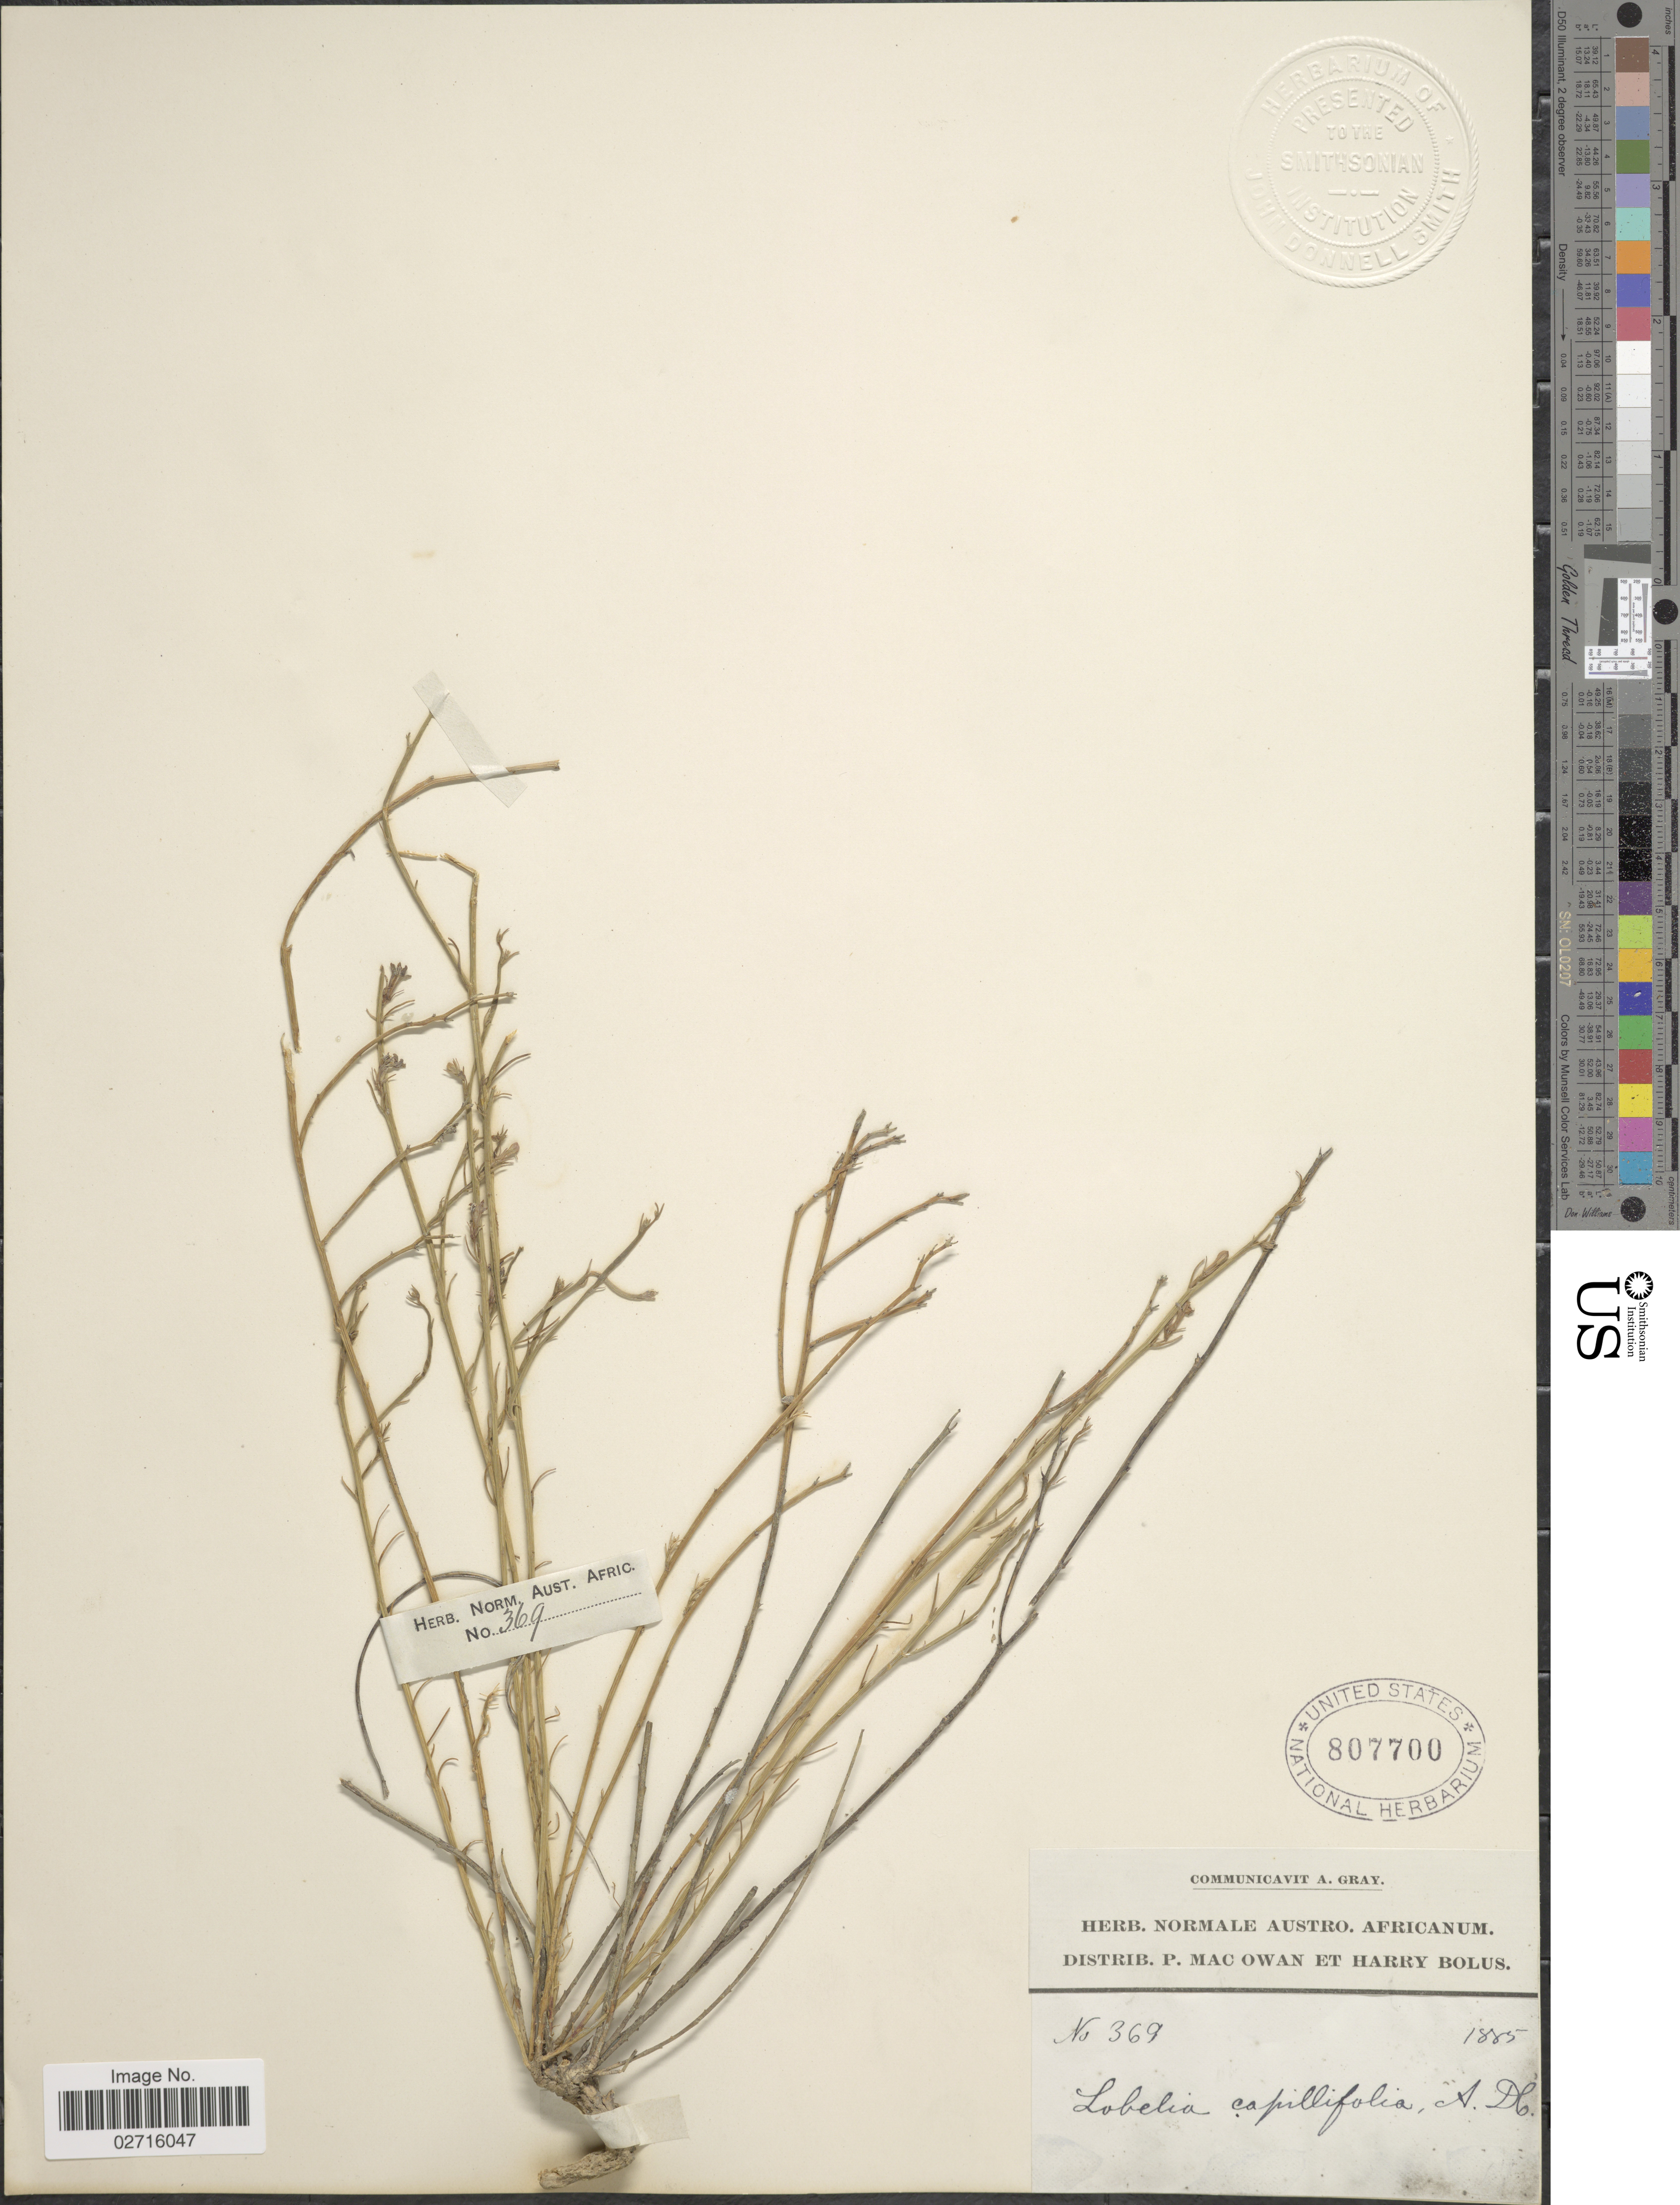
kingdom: Plantae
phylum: Tracheophyta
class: Magnoliopsida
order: Asterales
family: Campanulaceae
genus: Lobelia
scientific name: Lobelia capillifolia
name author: (C. Presl) A. DC.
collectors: P. MacOwan & H. Bolus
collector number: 369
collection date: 1885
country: South Africa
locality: Austro. Africanum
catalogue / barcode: US 807700